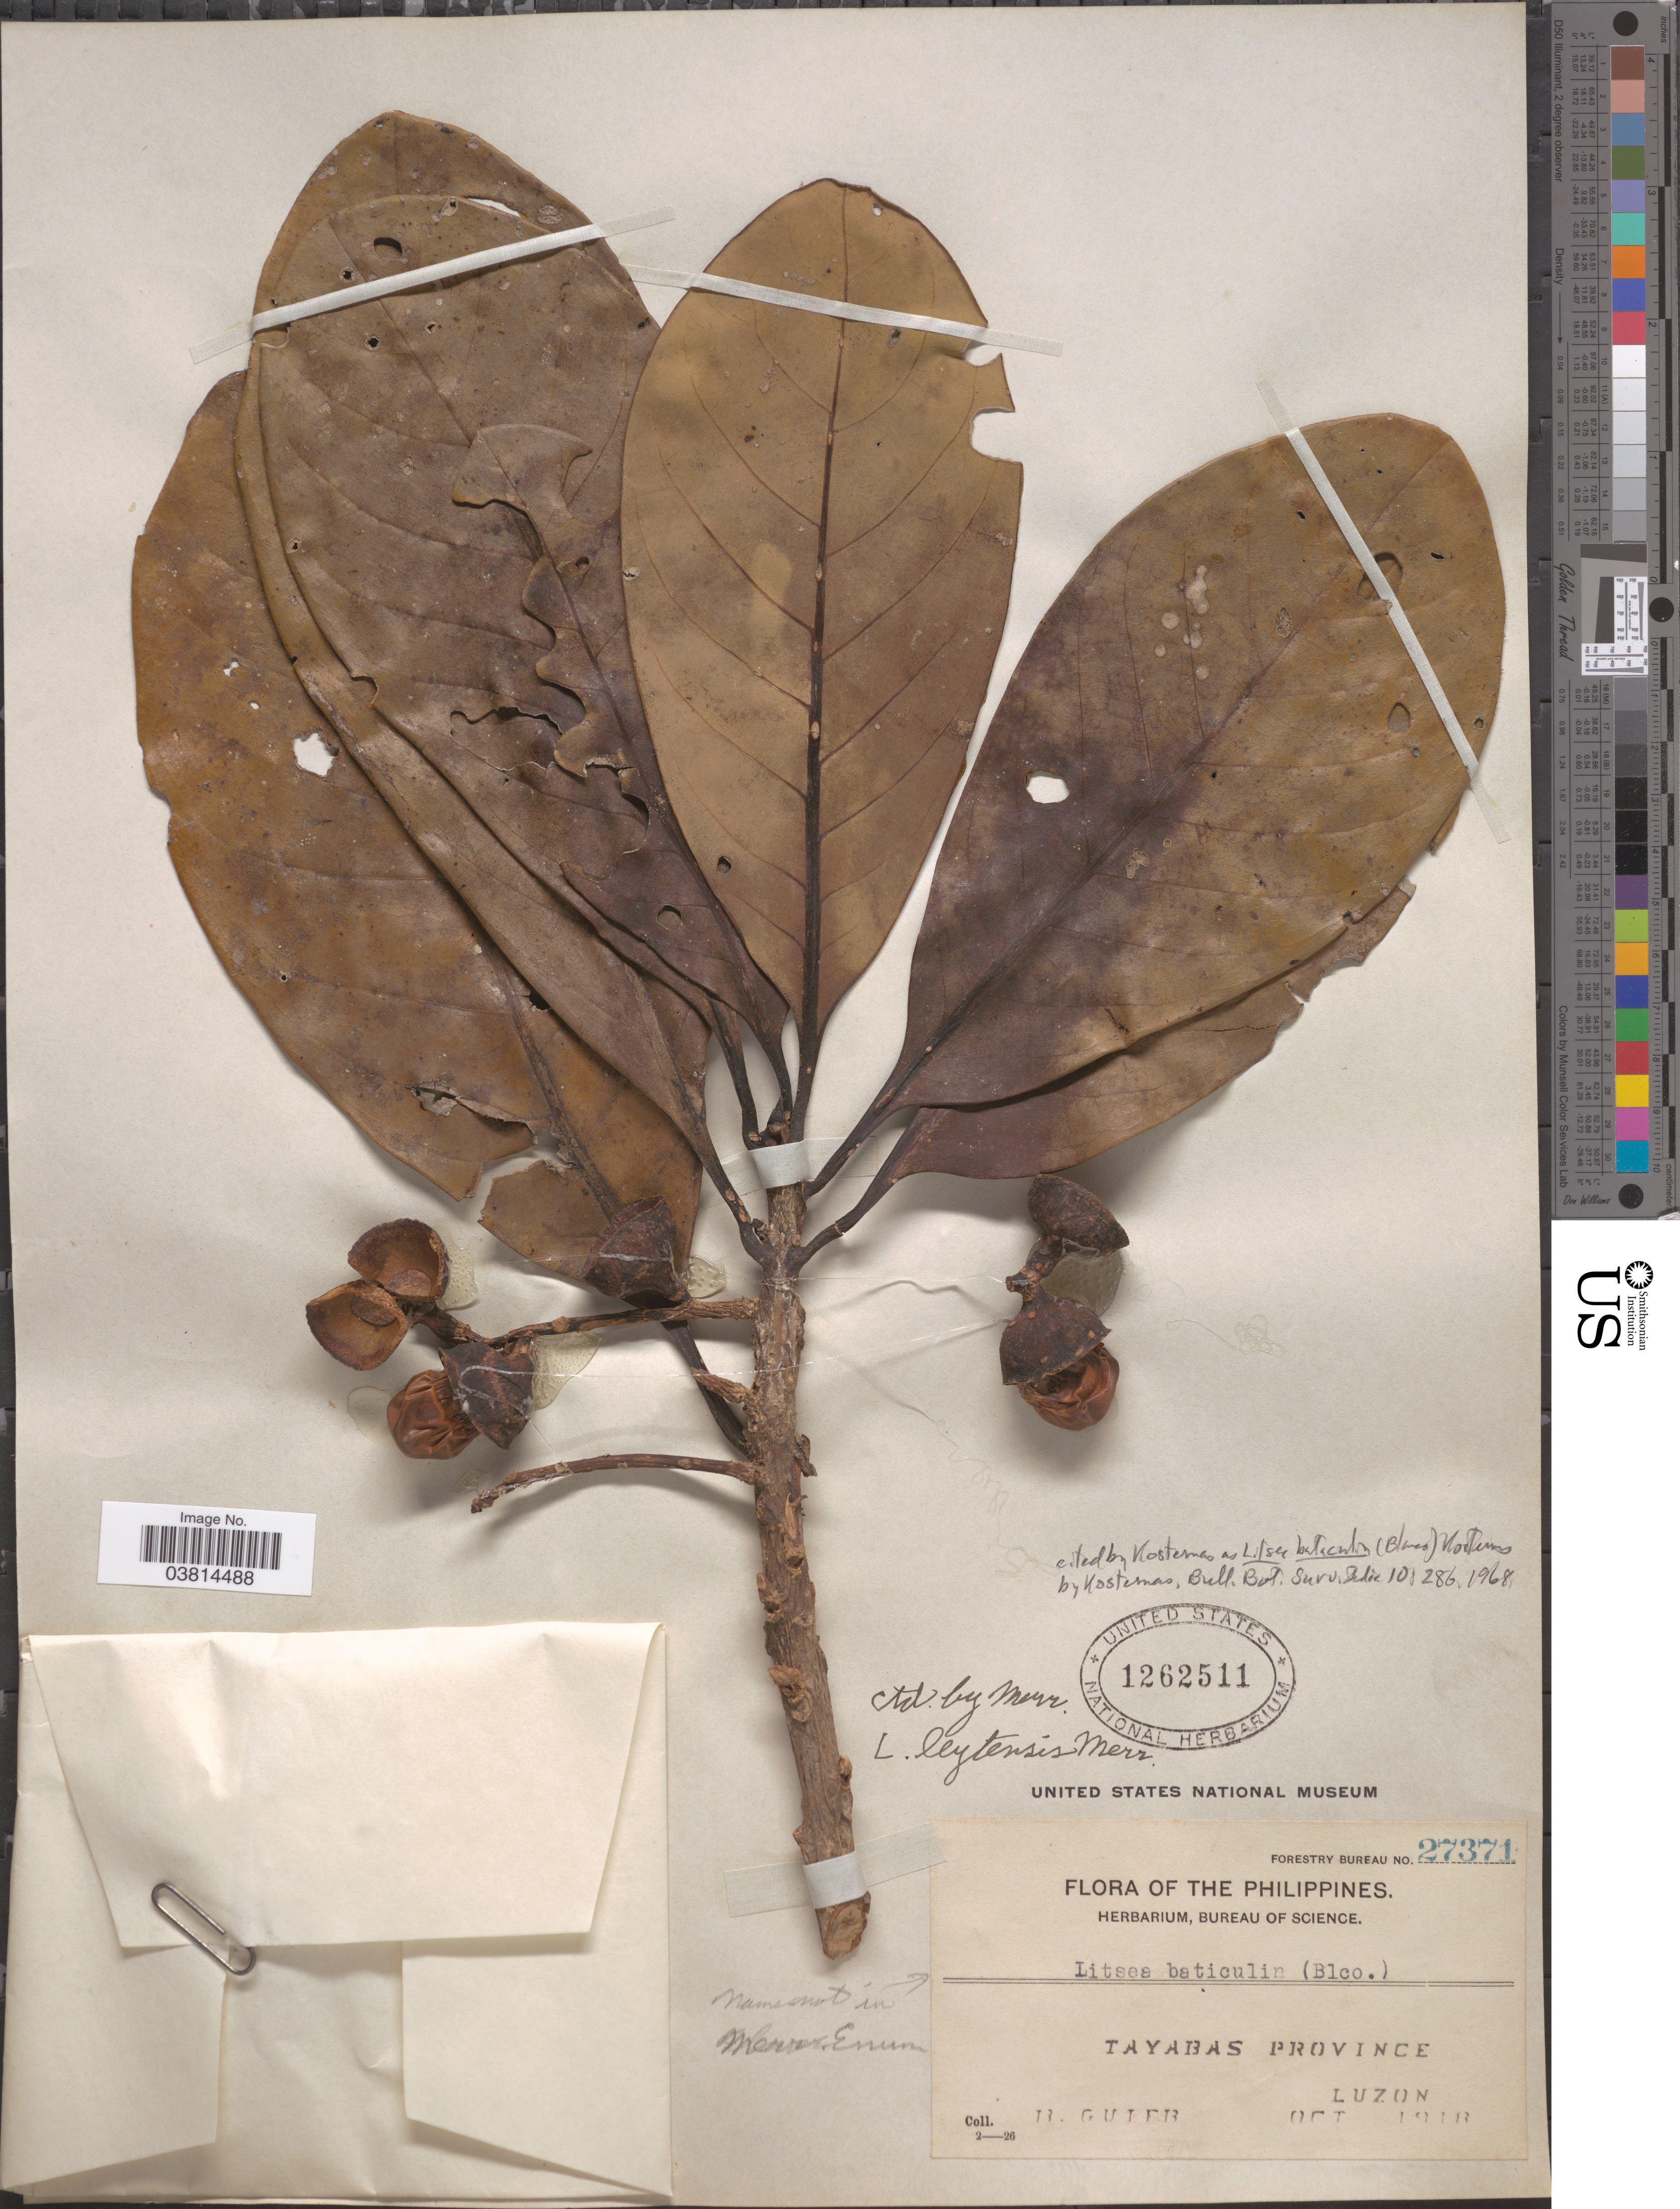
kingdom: Plantae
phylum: Tracheophyta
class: Magnoliopsida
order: Laurales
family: Lauraceae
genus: Litsea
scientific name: Litsea baticulin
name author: (Blanco) Kosterm.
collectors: B. Quieb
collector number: Forestry Bureau 27371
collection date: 1918-10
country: Philippines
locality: Tayabas Province. Luzon.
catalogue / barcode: US 1262511